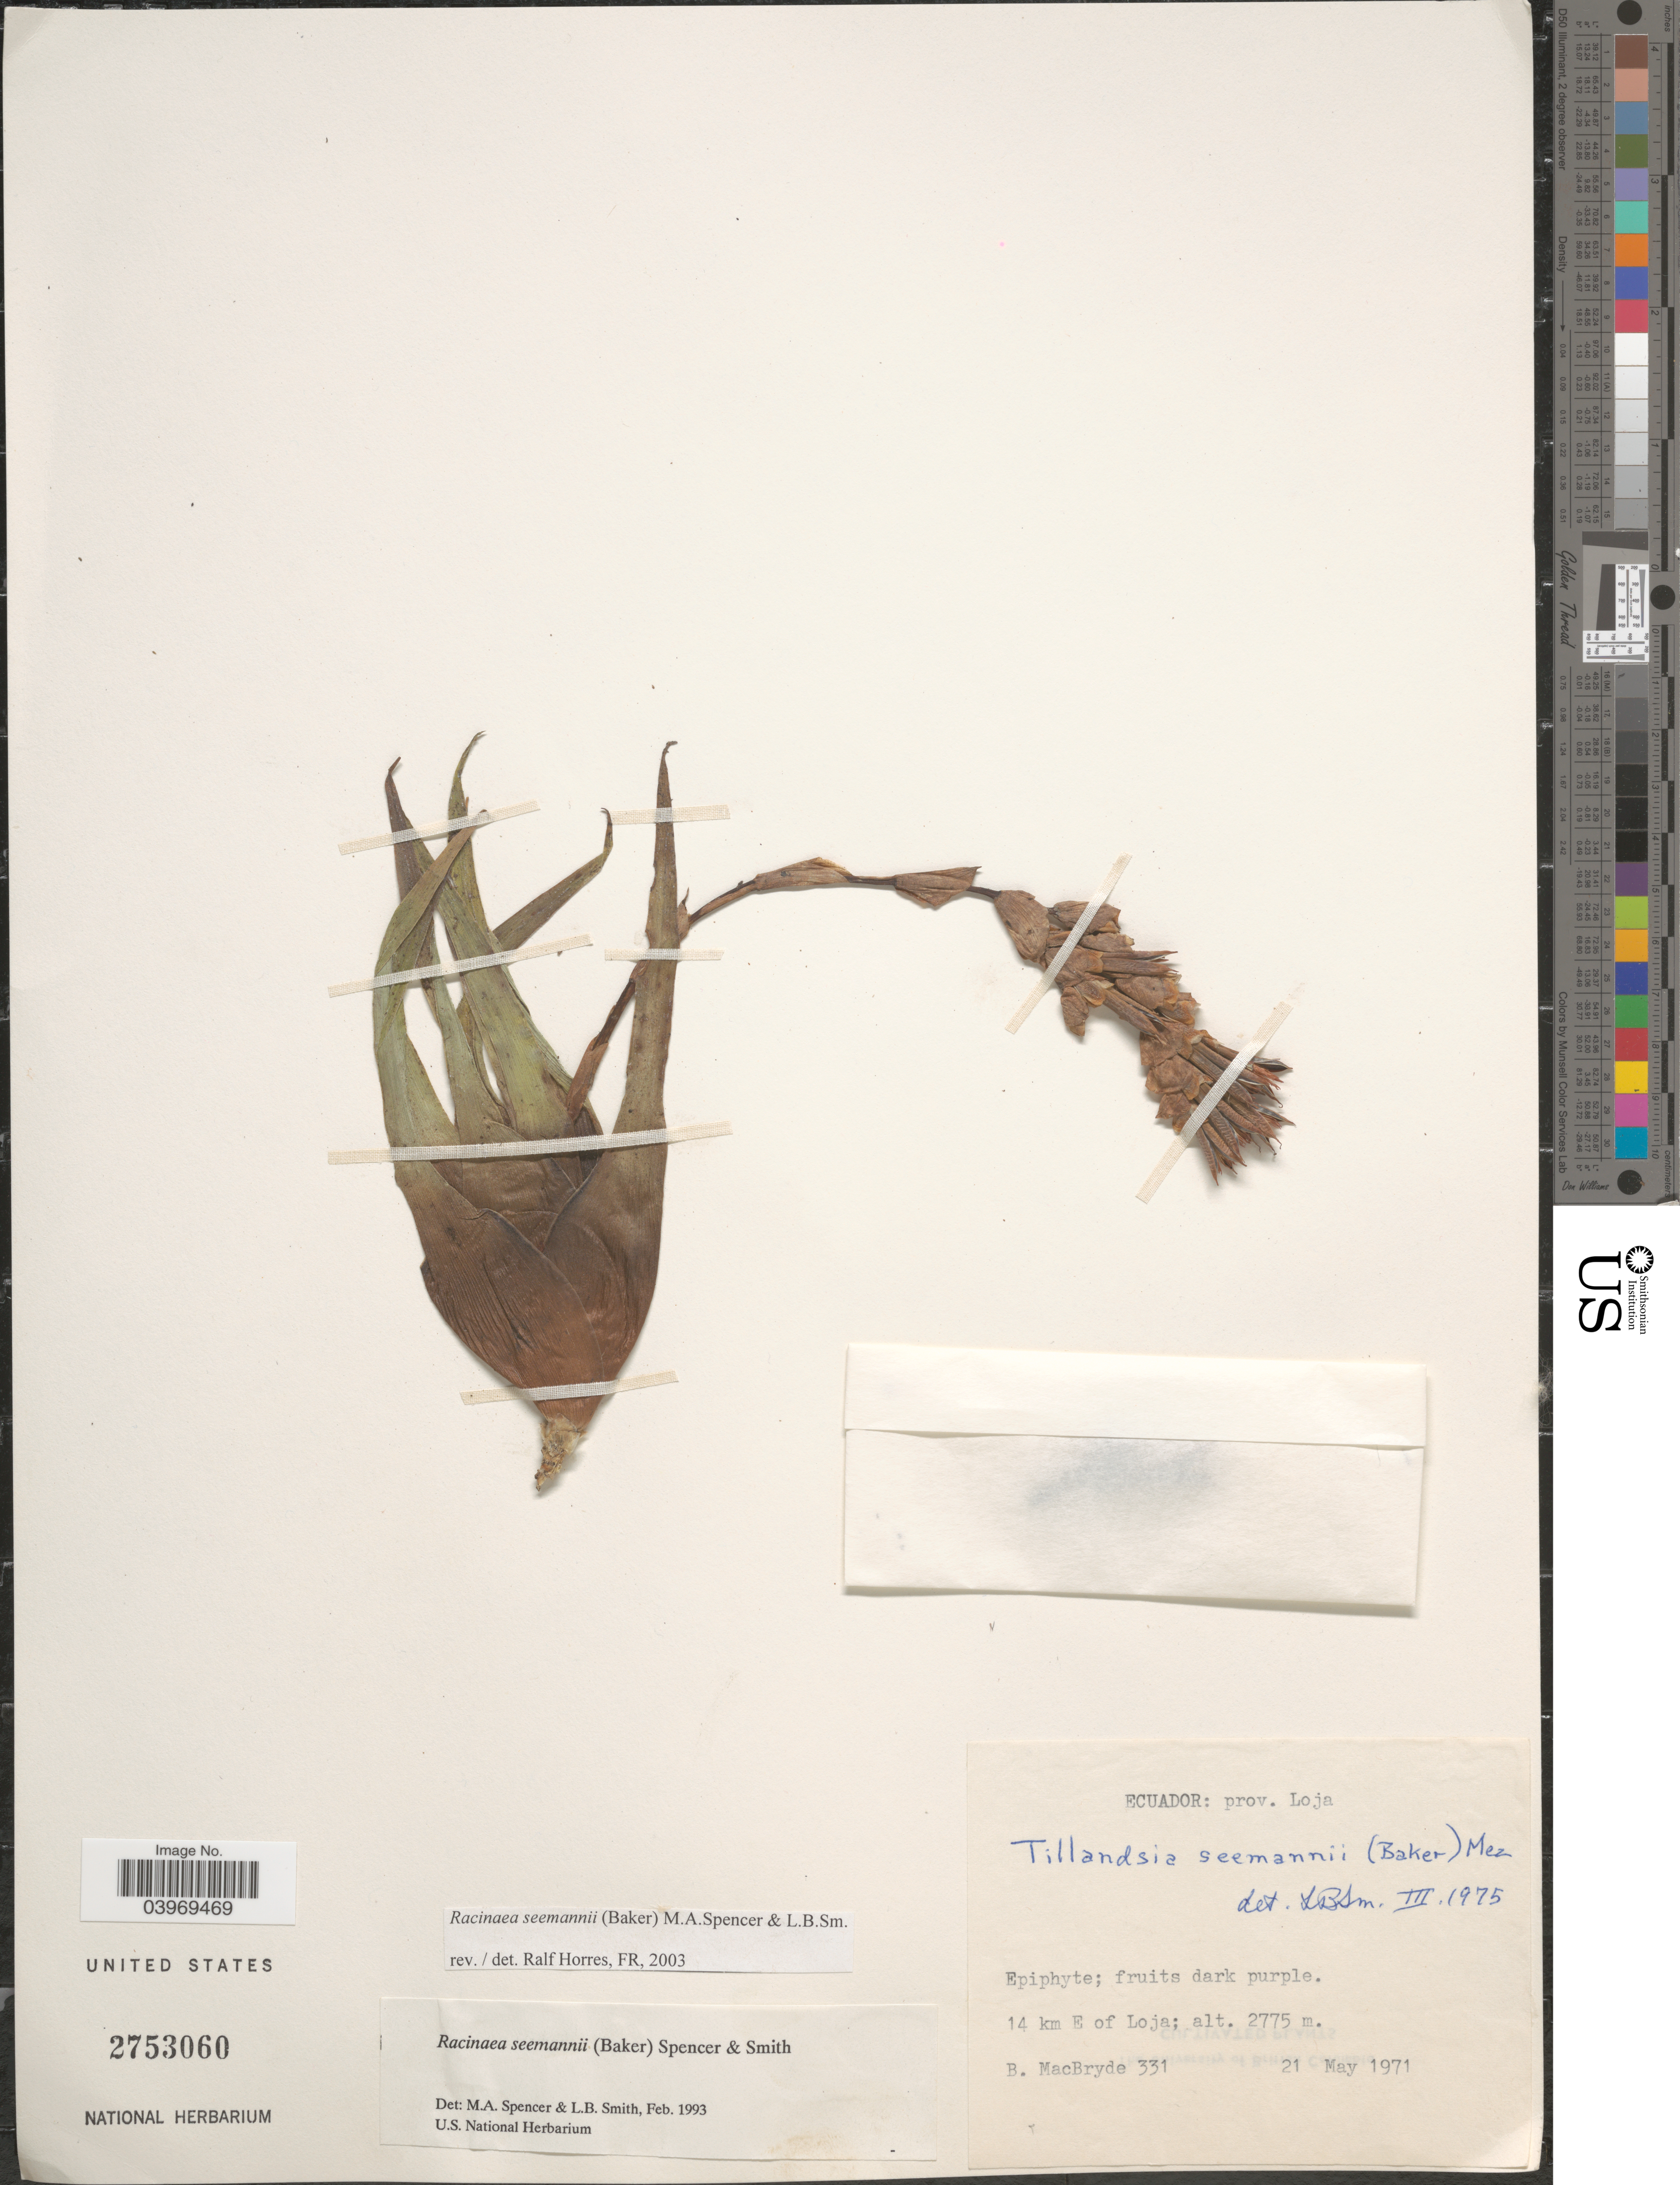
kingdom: Plantae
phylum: Tracheophyta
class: Liliopsida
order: Poales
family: Bromeliaceae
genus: Racinaea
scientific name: Racinaea seemannii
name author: (Baker) M.A. Spencer & L.B. Sm.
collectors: B. MacBryde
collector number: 331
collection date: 1971-05-21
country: Ecuador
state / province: Loja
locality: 14 km E of Loja.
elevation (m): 2775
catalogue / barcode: US 2753060